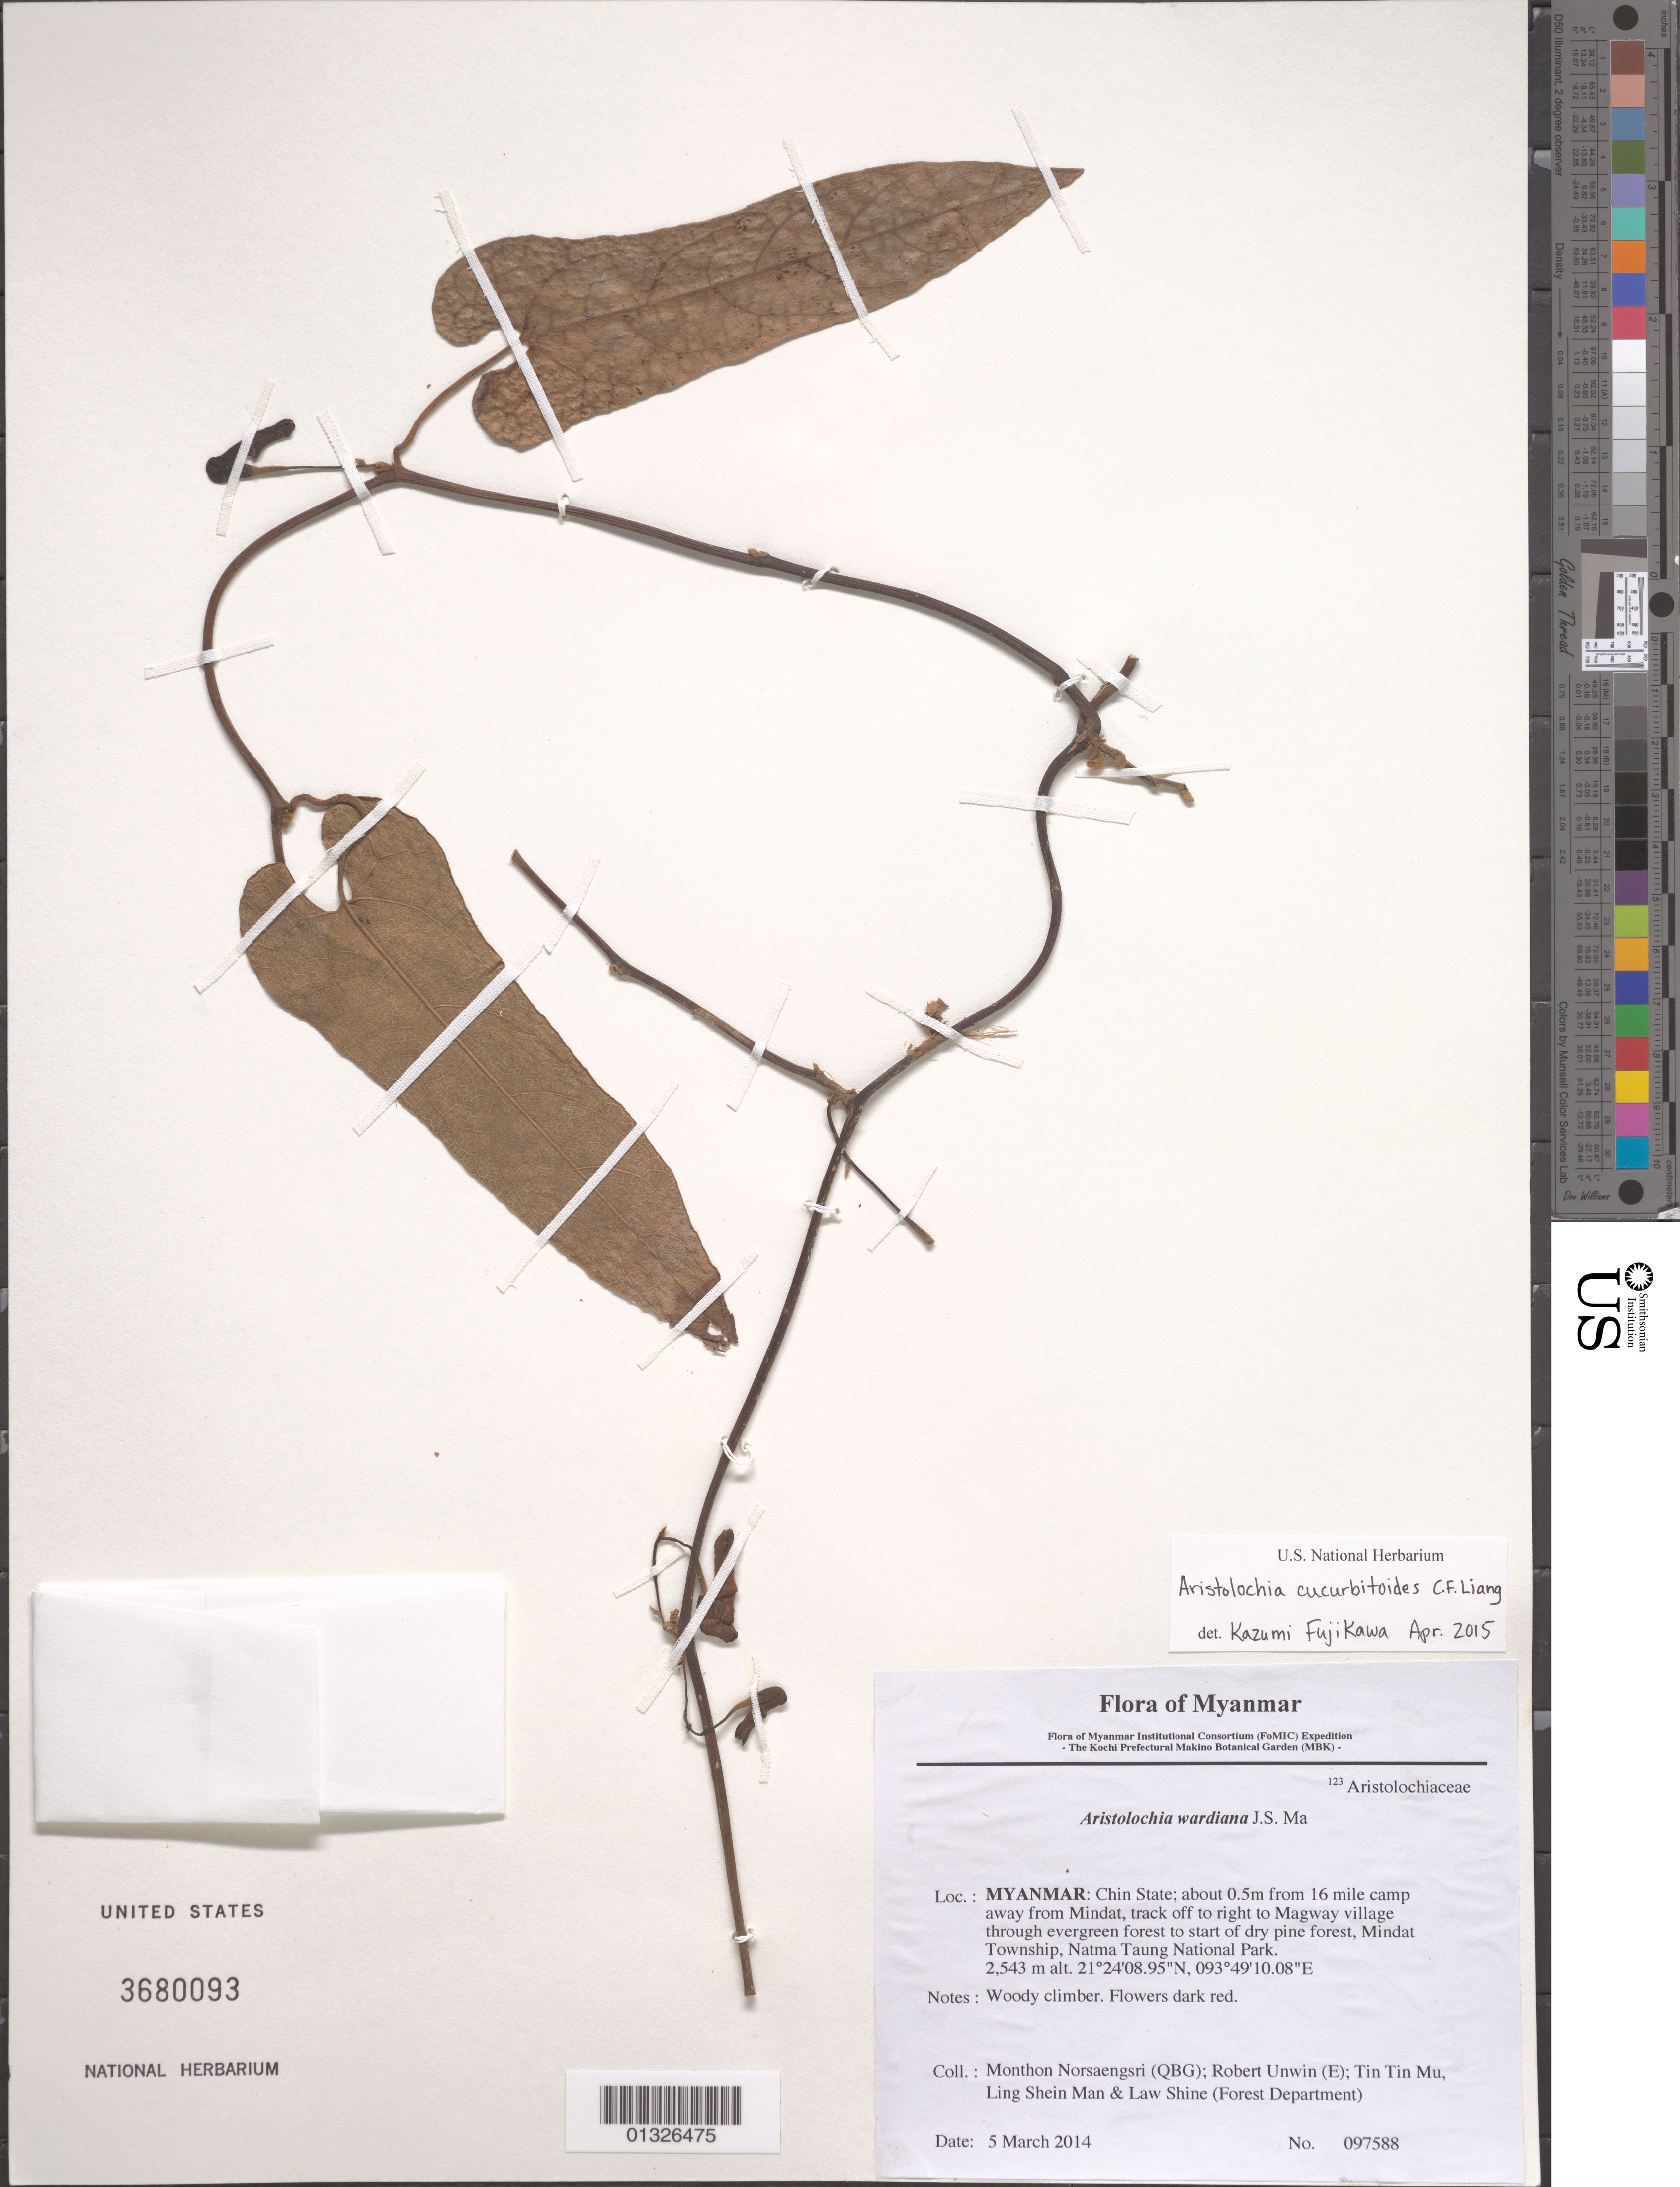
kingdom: Plantae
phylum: Tracheophyta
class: Magnoliopsida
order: Piperales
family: Aristolochiaceae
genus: Aristolochia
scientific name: Aristolochia cucurbitoides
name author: C.F. Liang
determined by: Fujikawa, Kazumi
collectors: M. Norsaengsri, R. Unwin, Tin Tin Mu, Ling Shein Man & L. Shine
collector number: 97588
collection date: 2014-03-05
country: Myanmar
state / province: Chin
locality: About 0.5m from 16 mile camp away from Mindat, track off to right to Magway village through evergreen forest to start of dry pine forest, Mindat Township, Natma Taung National Park.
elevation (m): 2543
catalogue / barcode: US 3680093